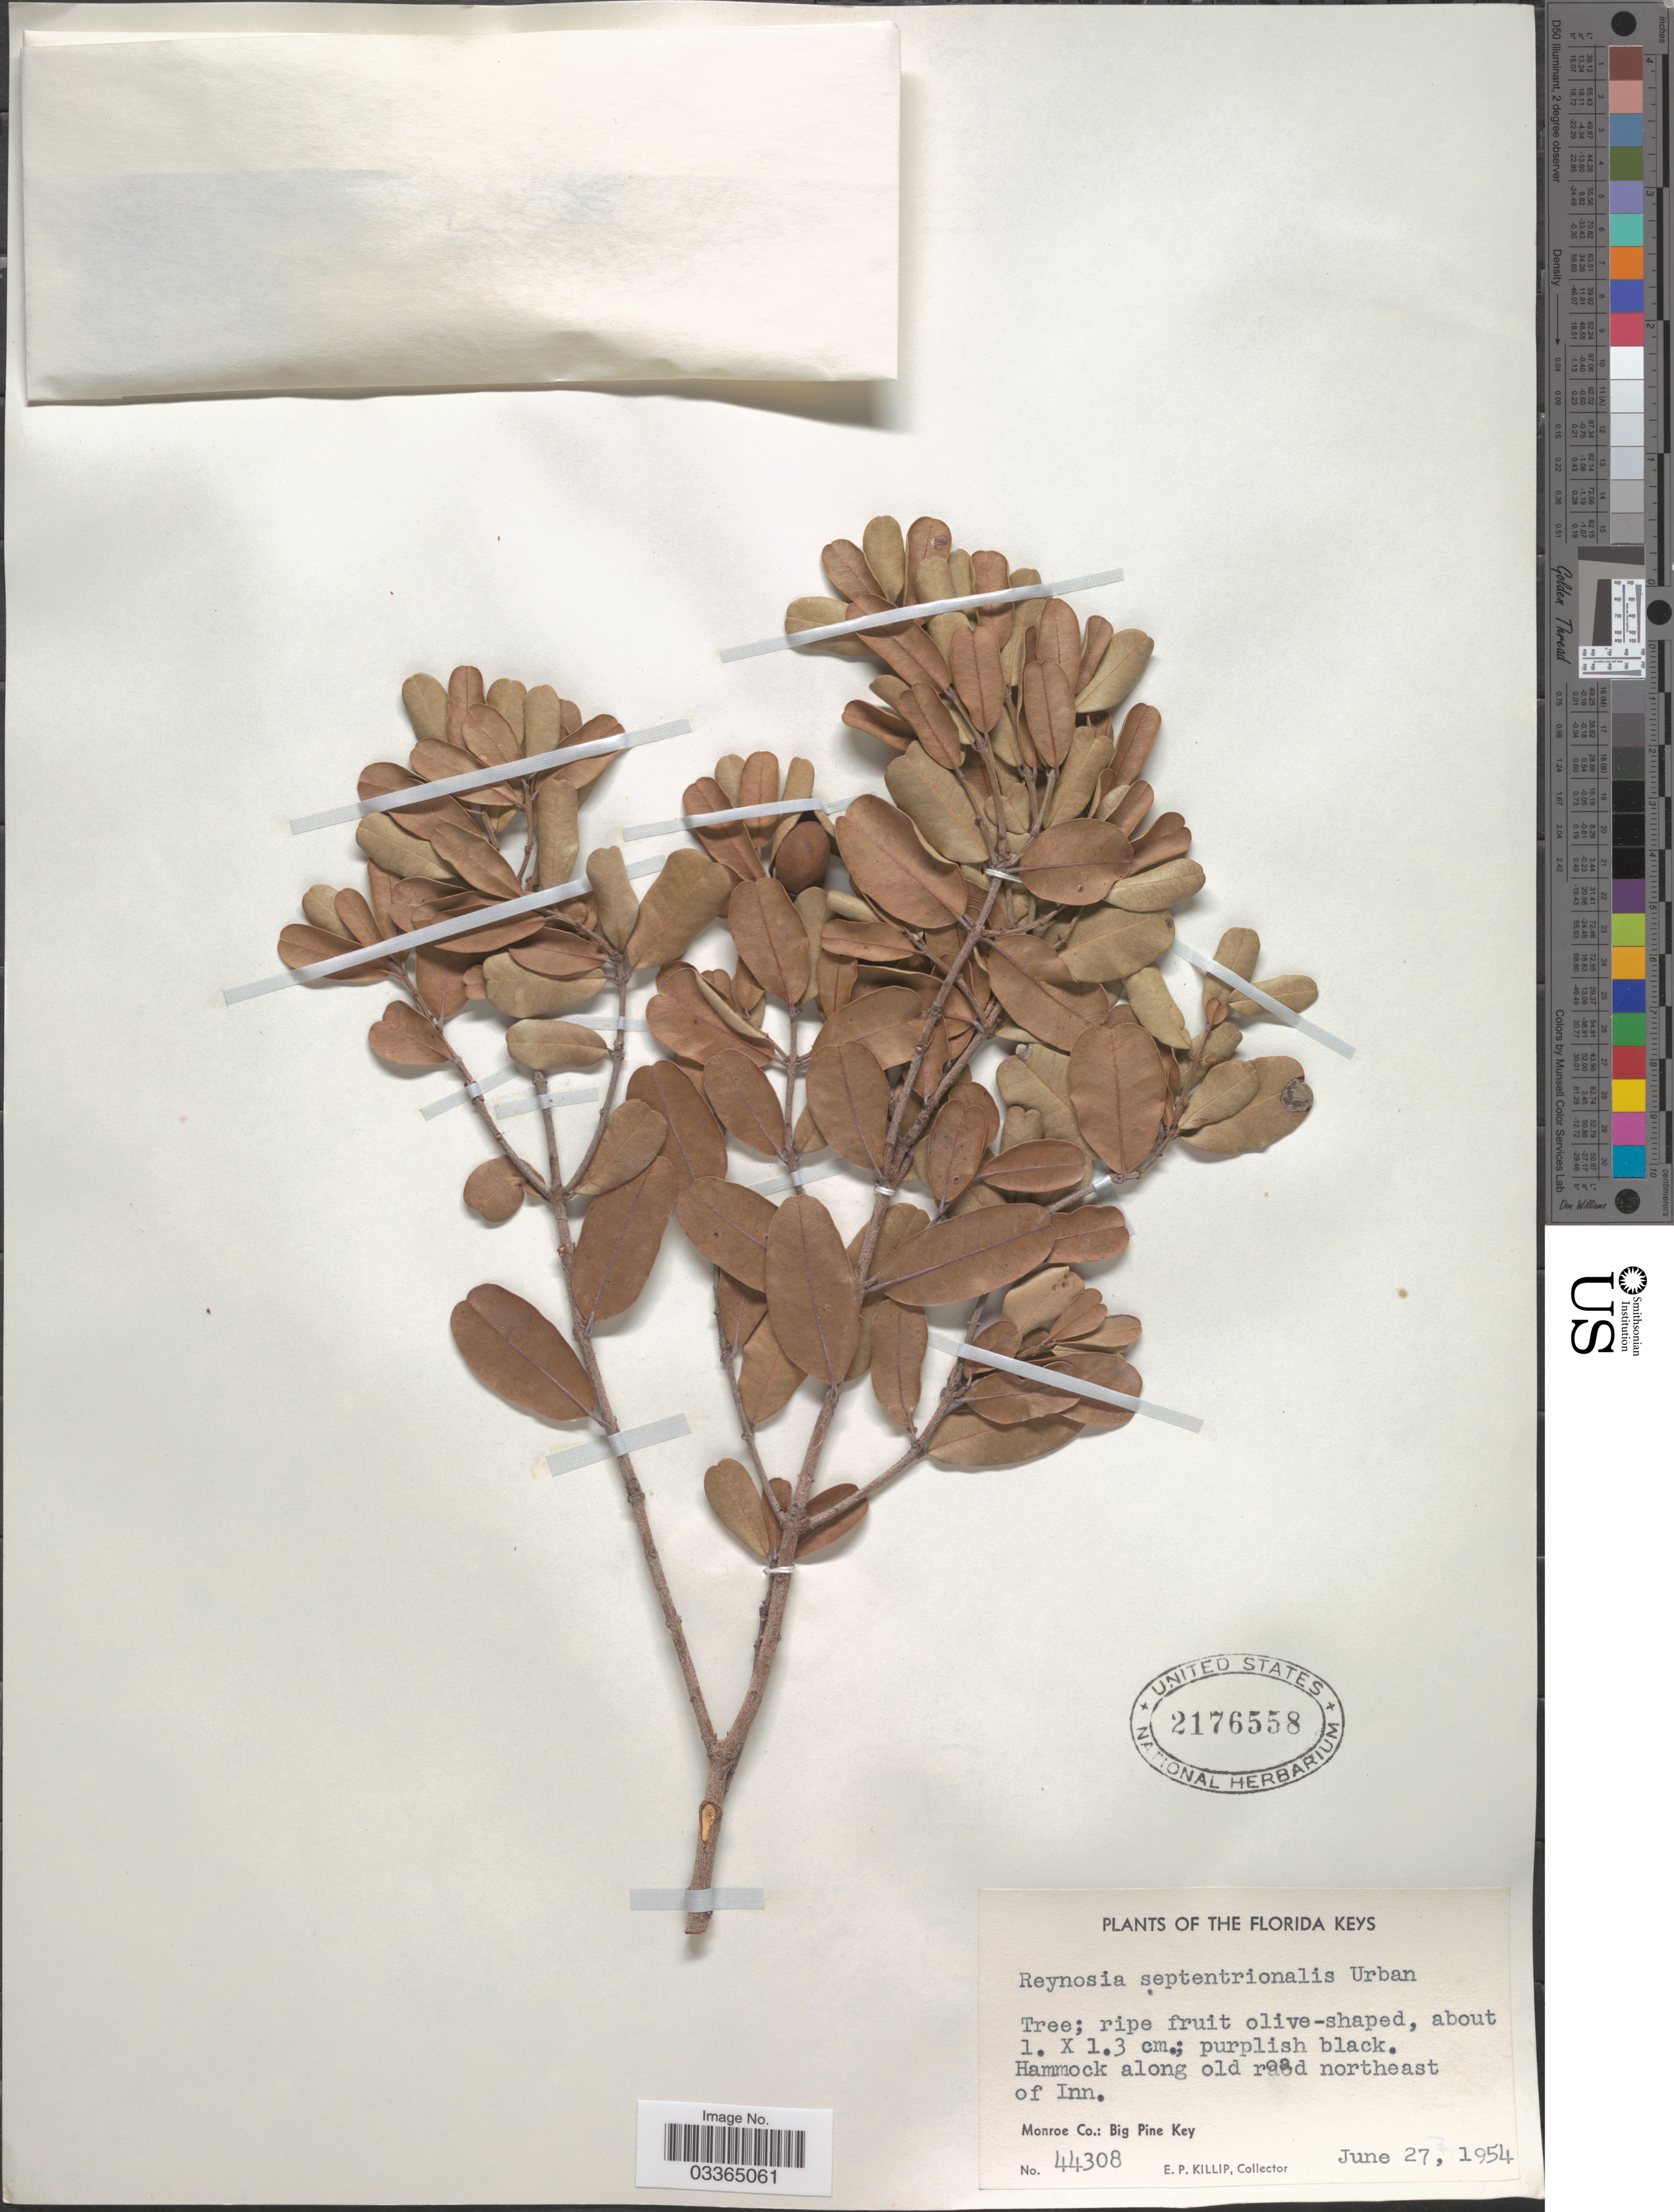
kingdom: Plantae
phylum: Tracheophyta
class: Magnoliopsida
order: Rosales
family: Rhamnaceae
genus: Reynosia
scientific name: Reynosia septentrionalis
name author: Urb.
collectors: E. P. Killip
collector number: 44308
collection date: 1954-06-27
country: United States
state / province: Florida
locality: The Florida Keys, Hammock along old road northeast of Inn, Monroe Co.: Big Pine Key.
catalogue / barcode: US 2176558